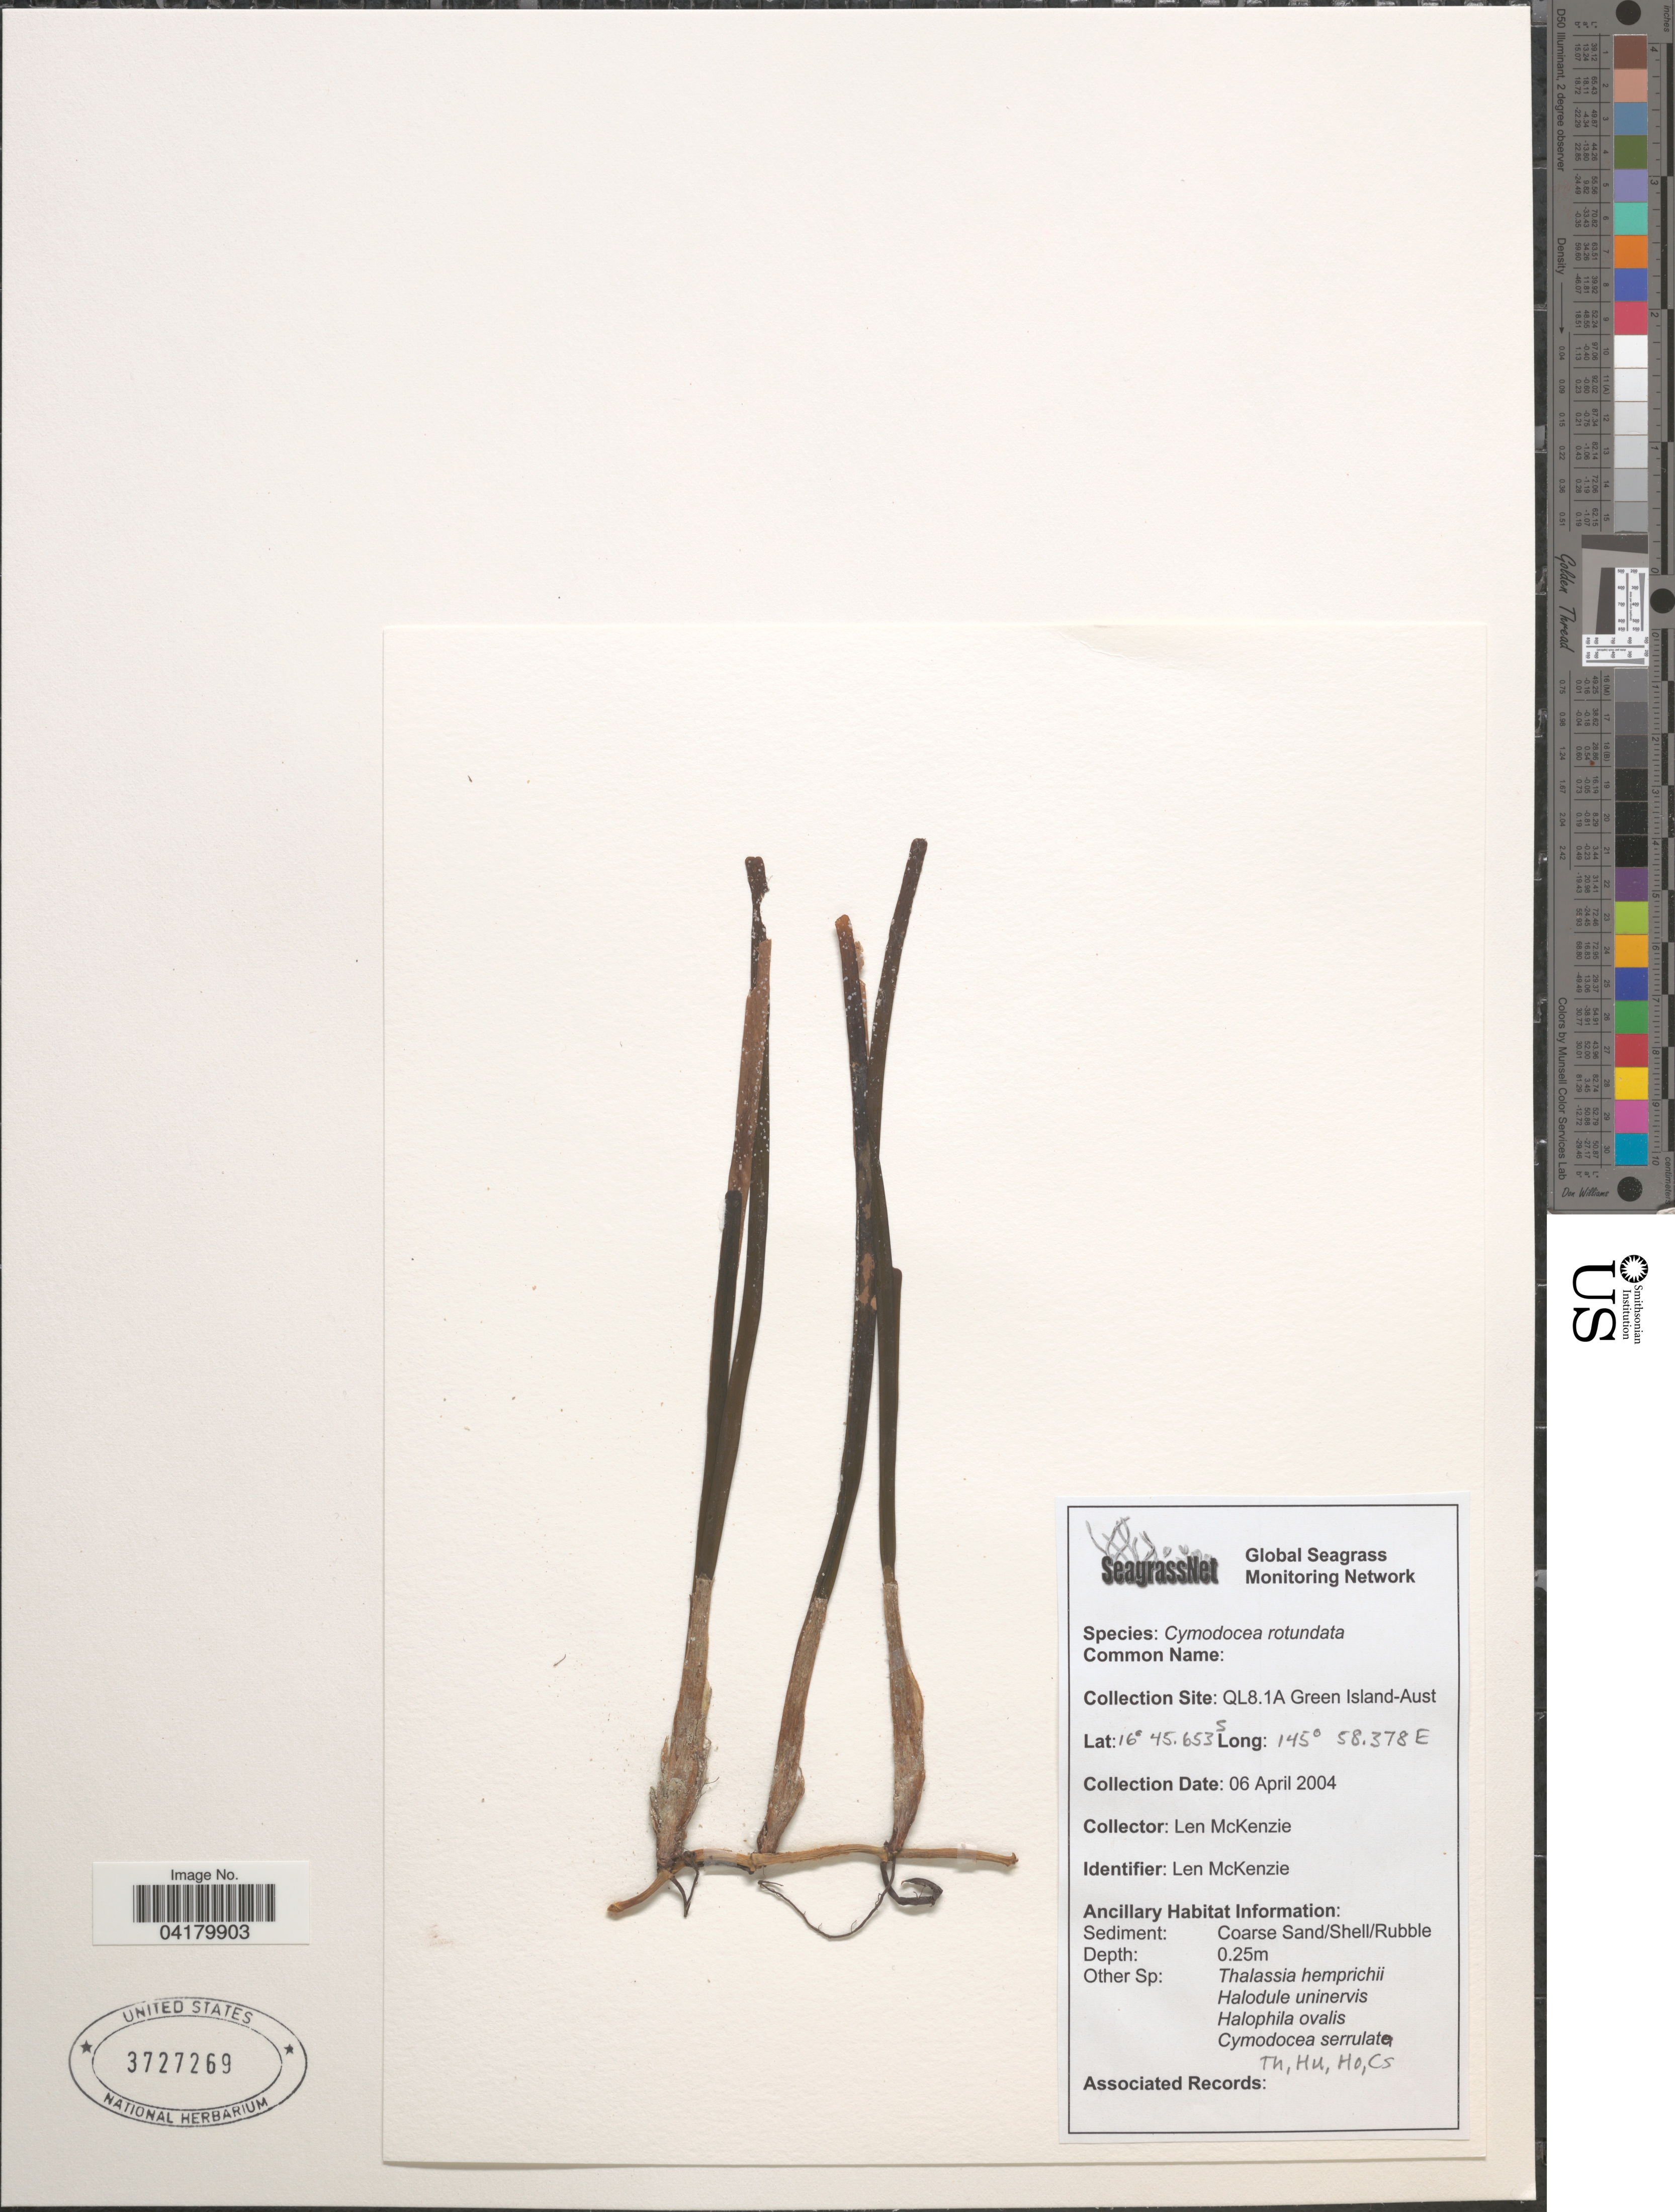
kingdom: Plantae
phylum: Tracheophyta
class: Liliopsida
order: Alismatales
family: Cymodoceaceae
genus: Cymodocea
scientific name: Cymodocea rotundata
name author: Asch. & Schweinf.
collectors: L. McKenzie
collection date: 2004-04-06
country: Australia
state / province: Queensland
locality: Collection Site: QL8.1A Green Island.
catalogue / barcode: US 3727269